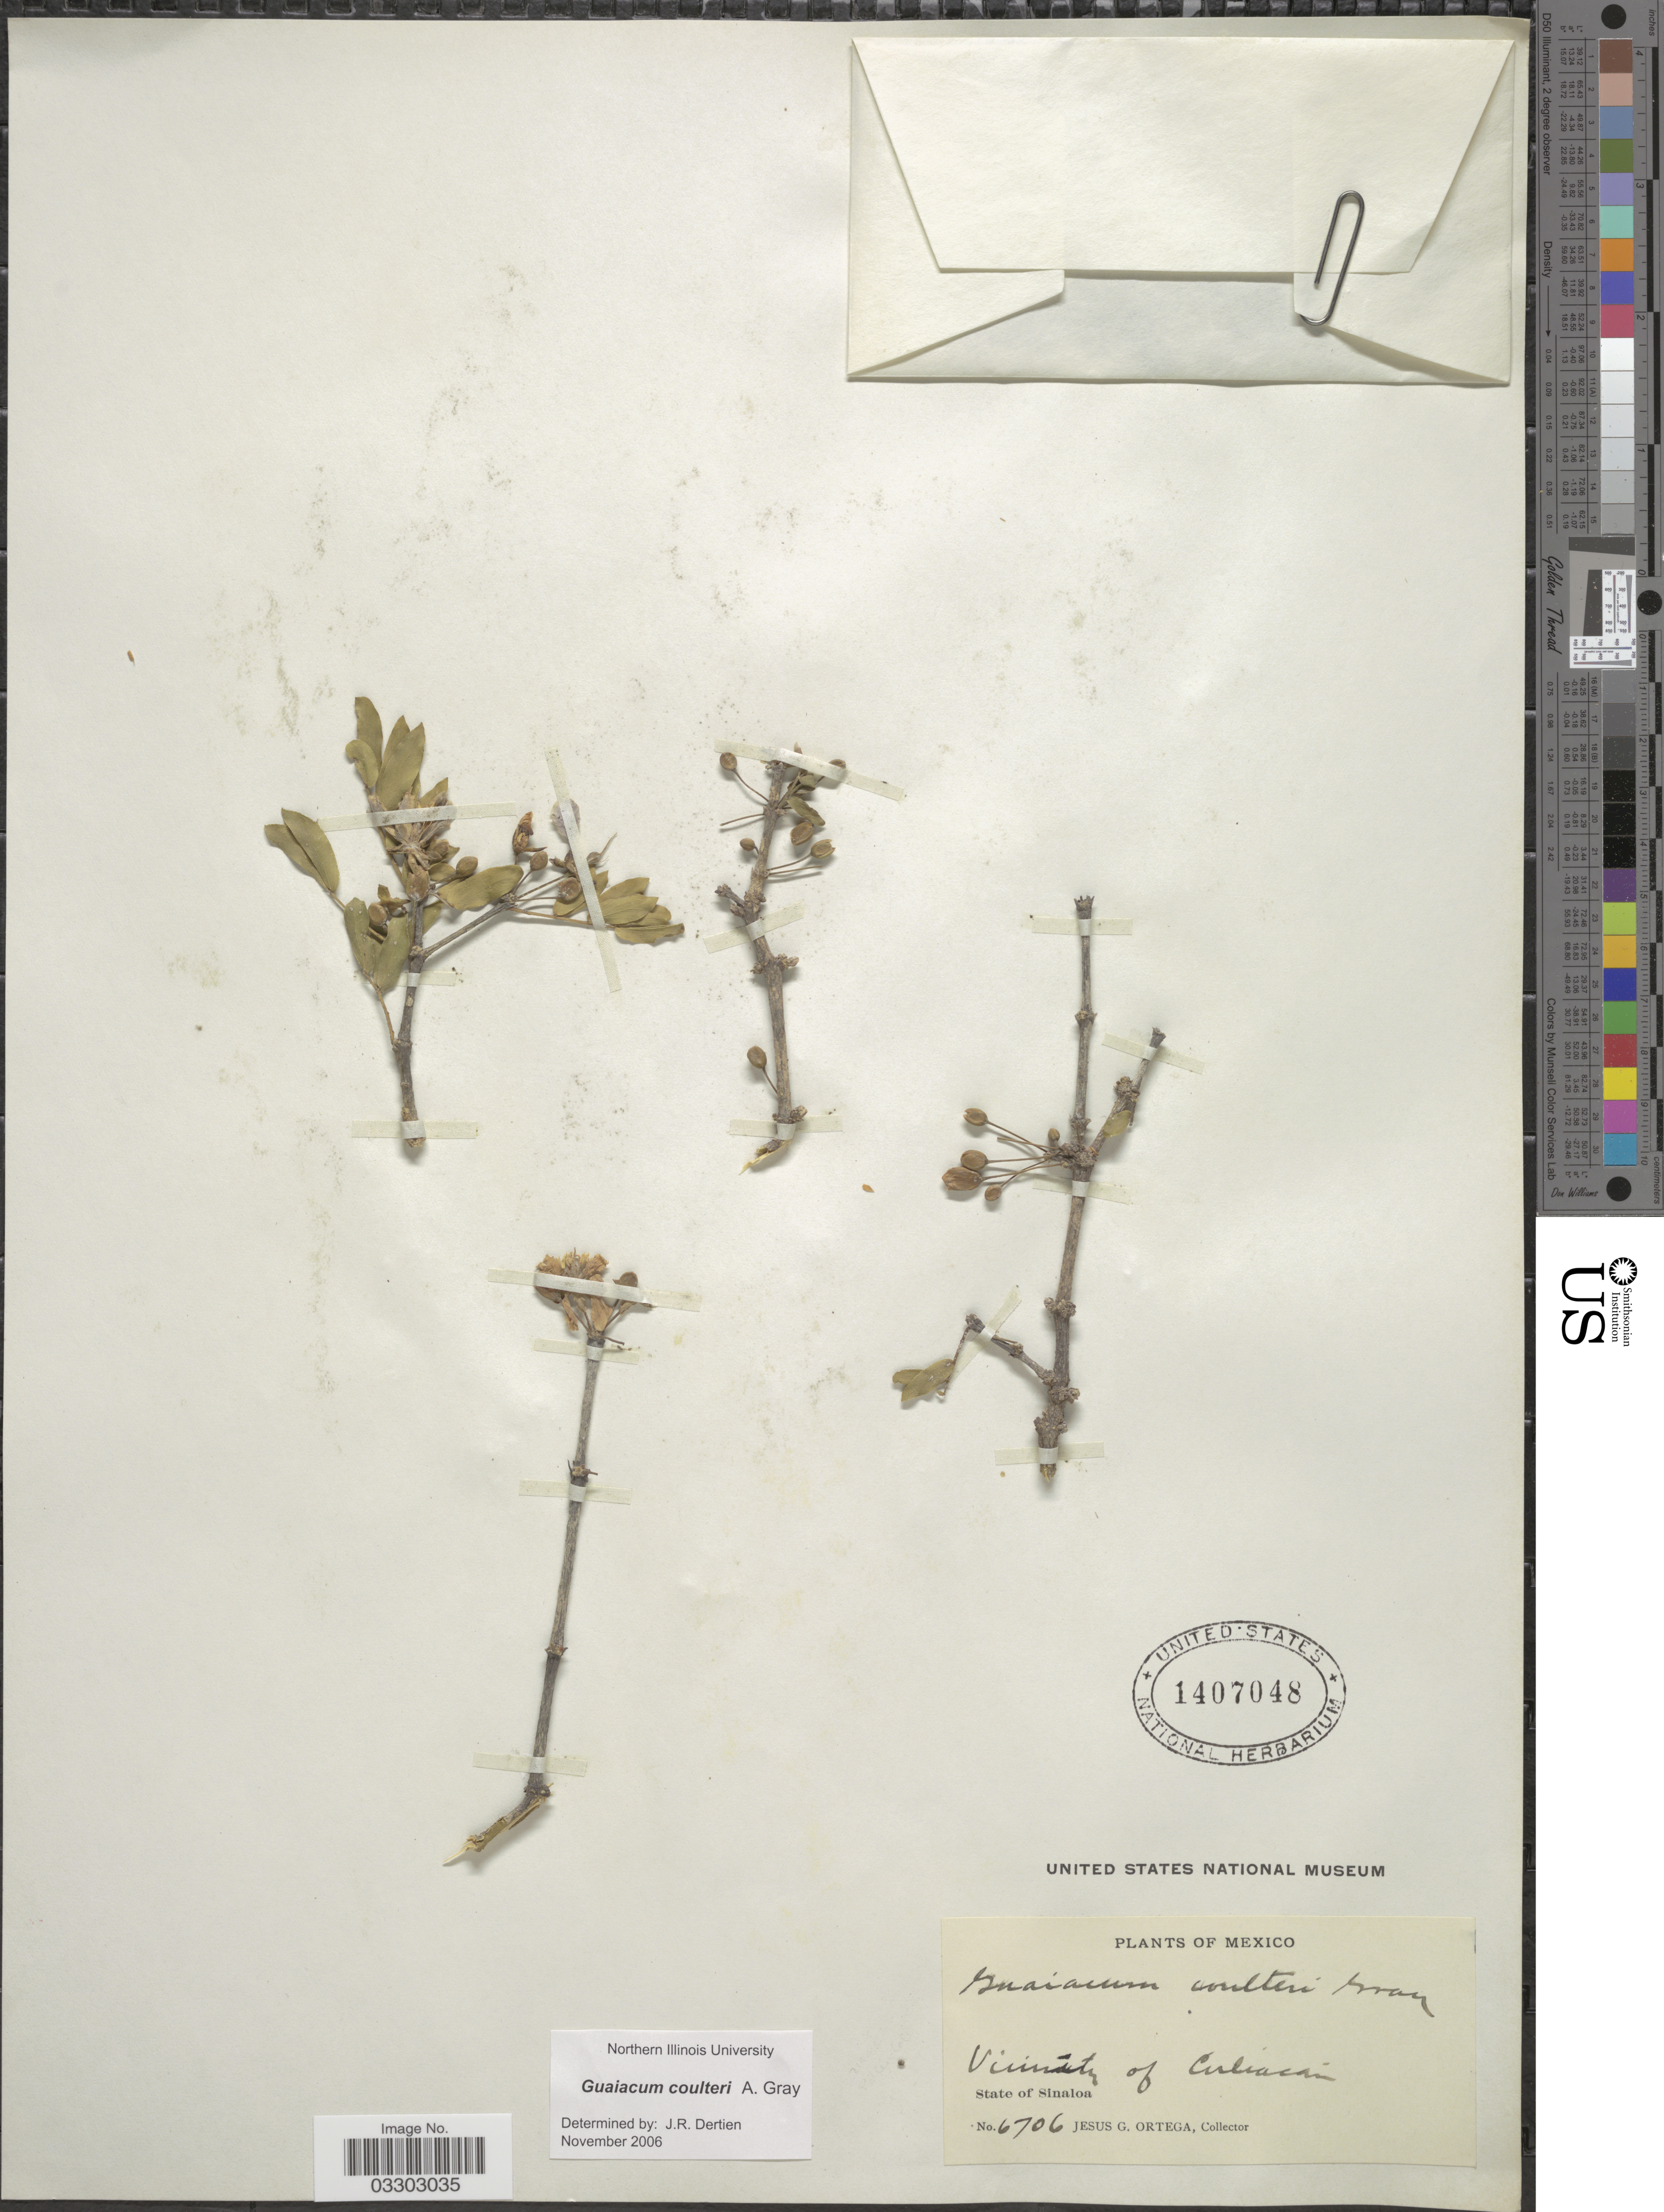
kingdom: Plantae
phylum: Tracheophyta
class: Magnoliopsida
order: Zygophyllales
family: Zygophyllaceae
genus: Guaiacum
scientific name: Guaiacum coulteri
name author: A. Gray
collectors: J. Ortega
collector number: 6706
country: Mexico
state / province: Sinaloa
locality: Vicinity of Culiacán.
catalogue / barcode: US 1407048